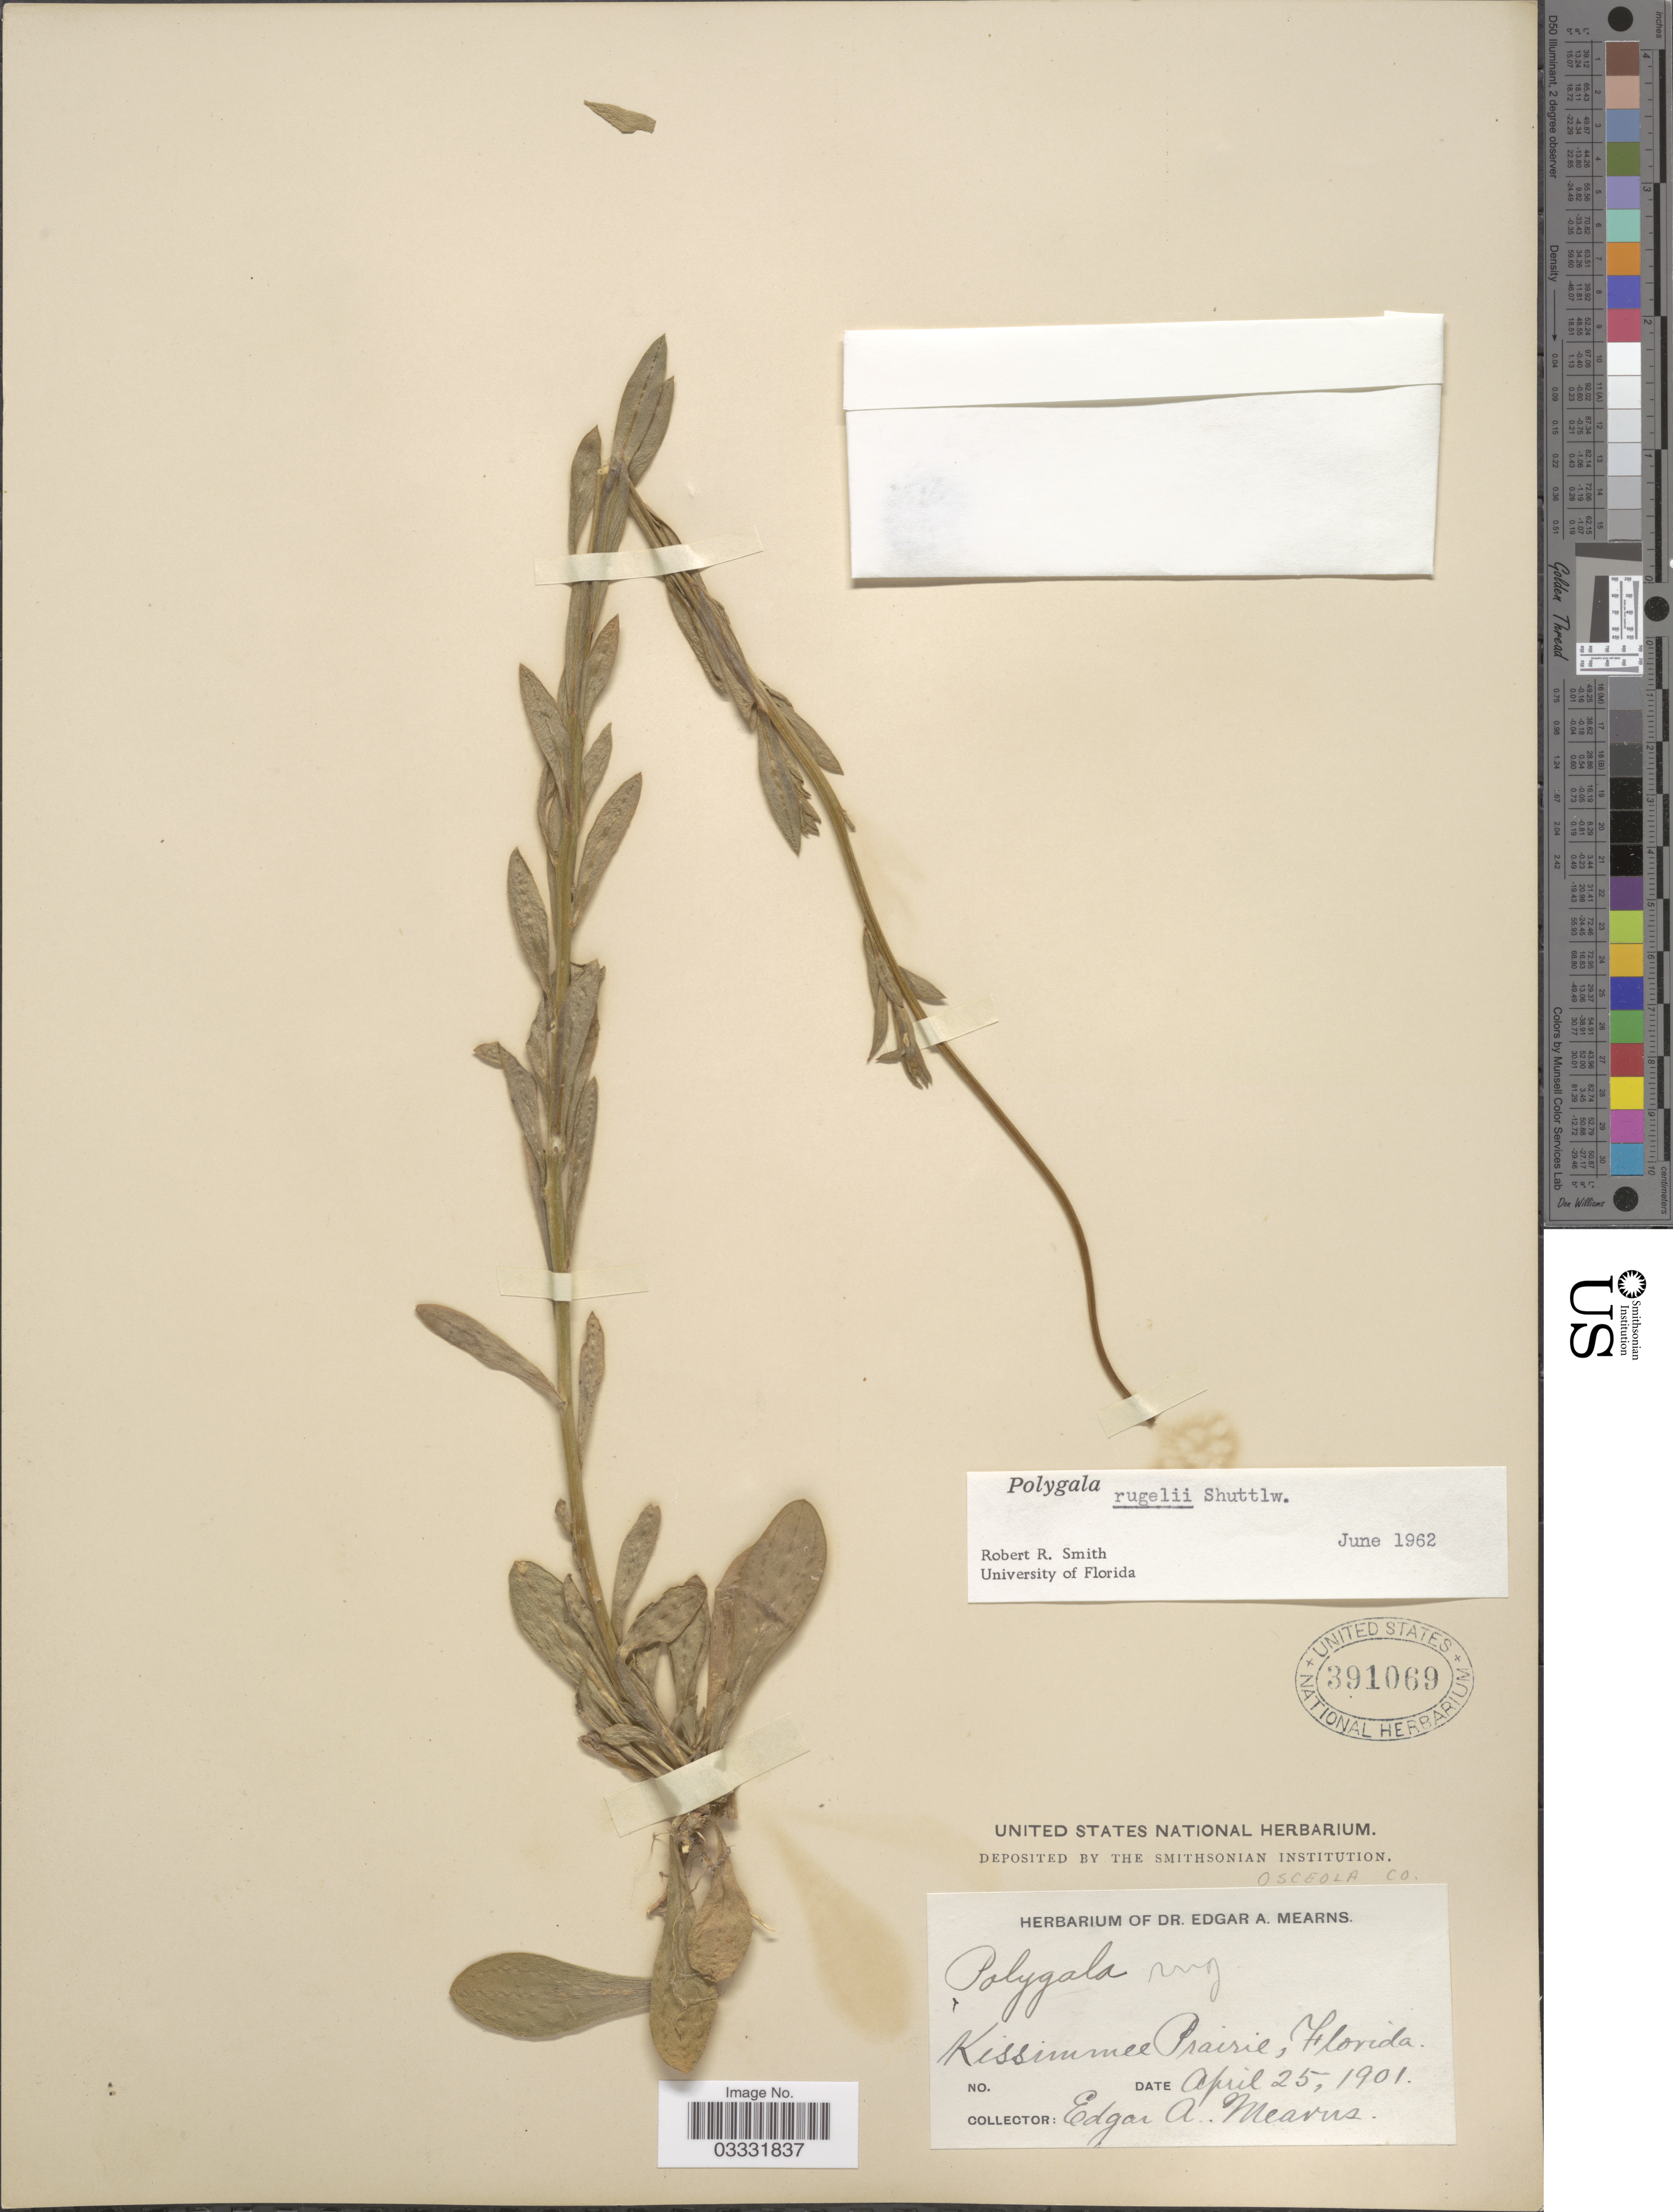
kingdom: Plantae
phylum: Tracheophyta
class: Magnoliopsida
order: Fabales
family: Polygalaceae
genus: Polygala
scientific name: Polygala rugelii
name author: Shuttlew. ex Chapm.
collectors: E. A. Mearns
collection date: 1901-04-25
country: United States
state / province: Florida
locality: Osceola Co. Kissimmee Prairie.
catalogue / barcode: US 391069